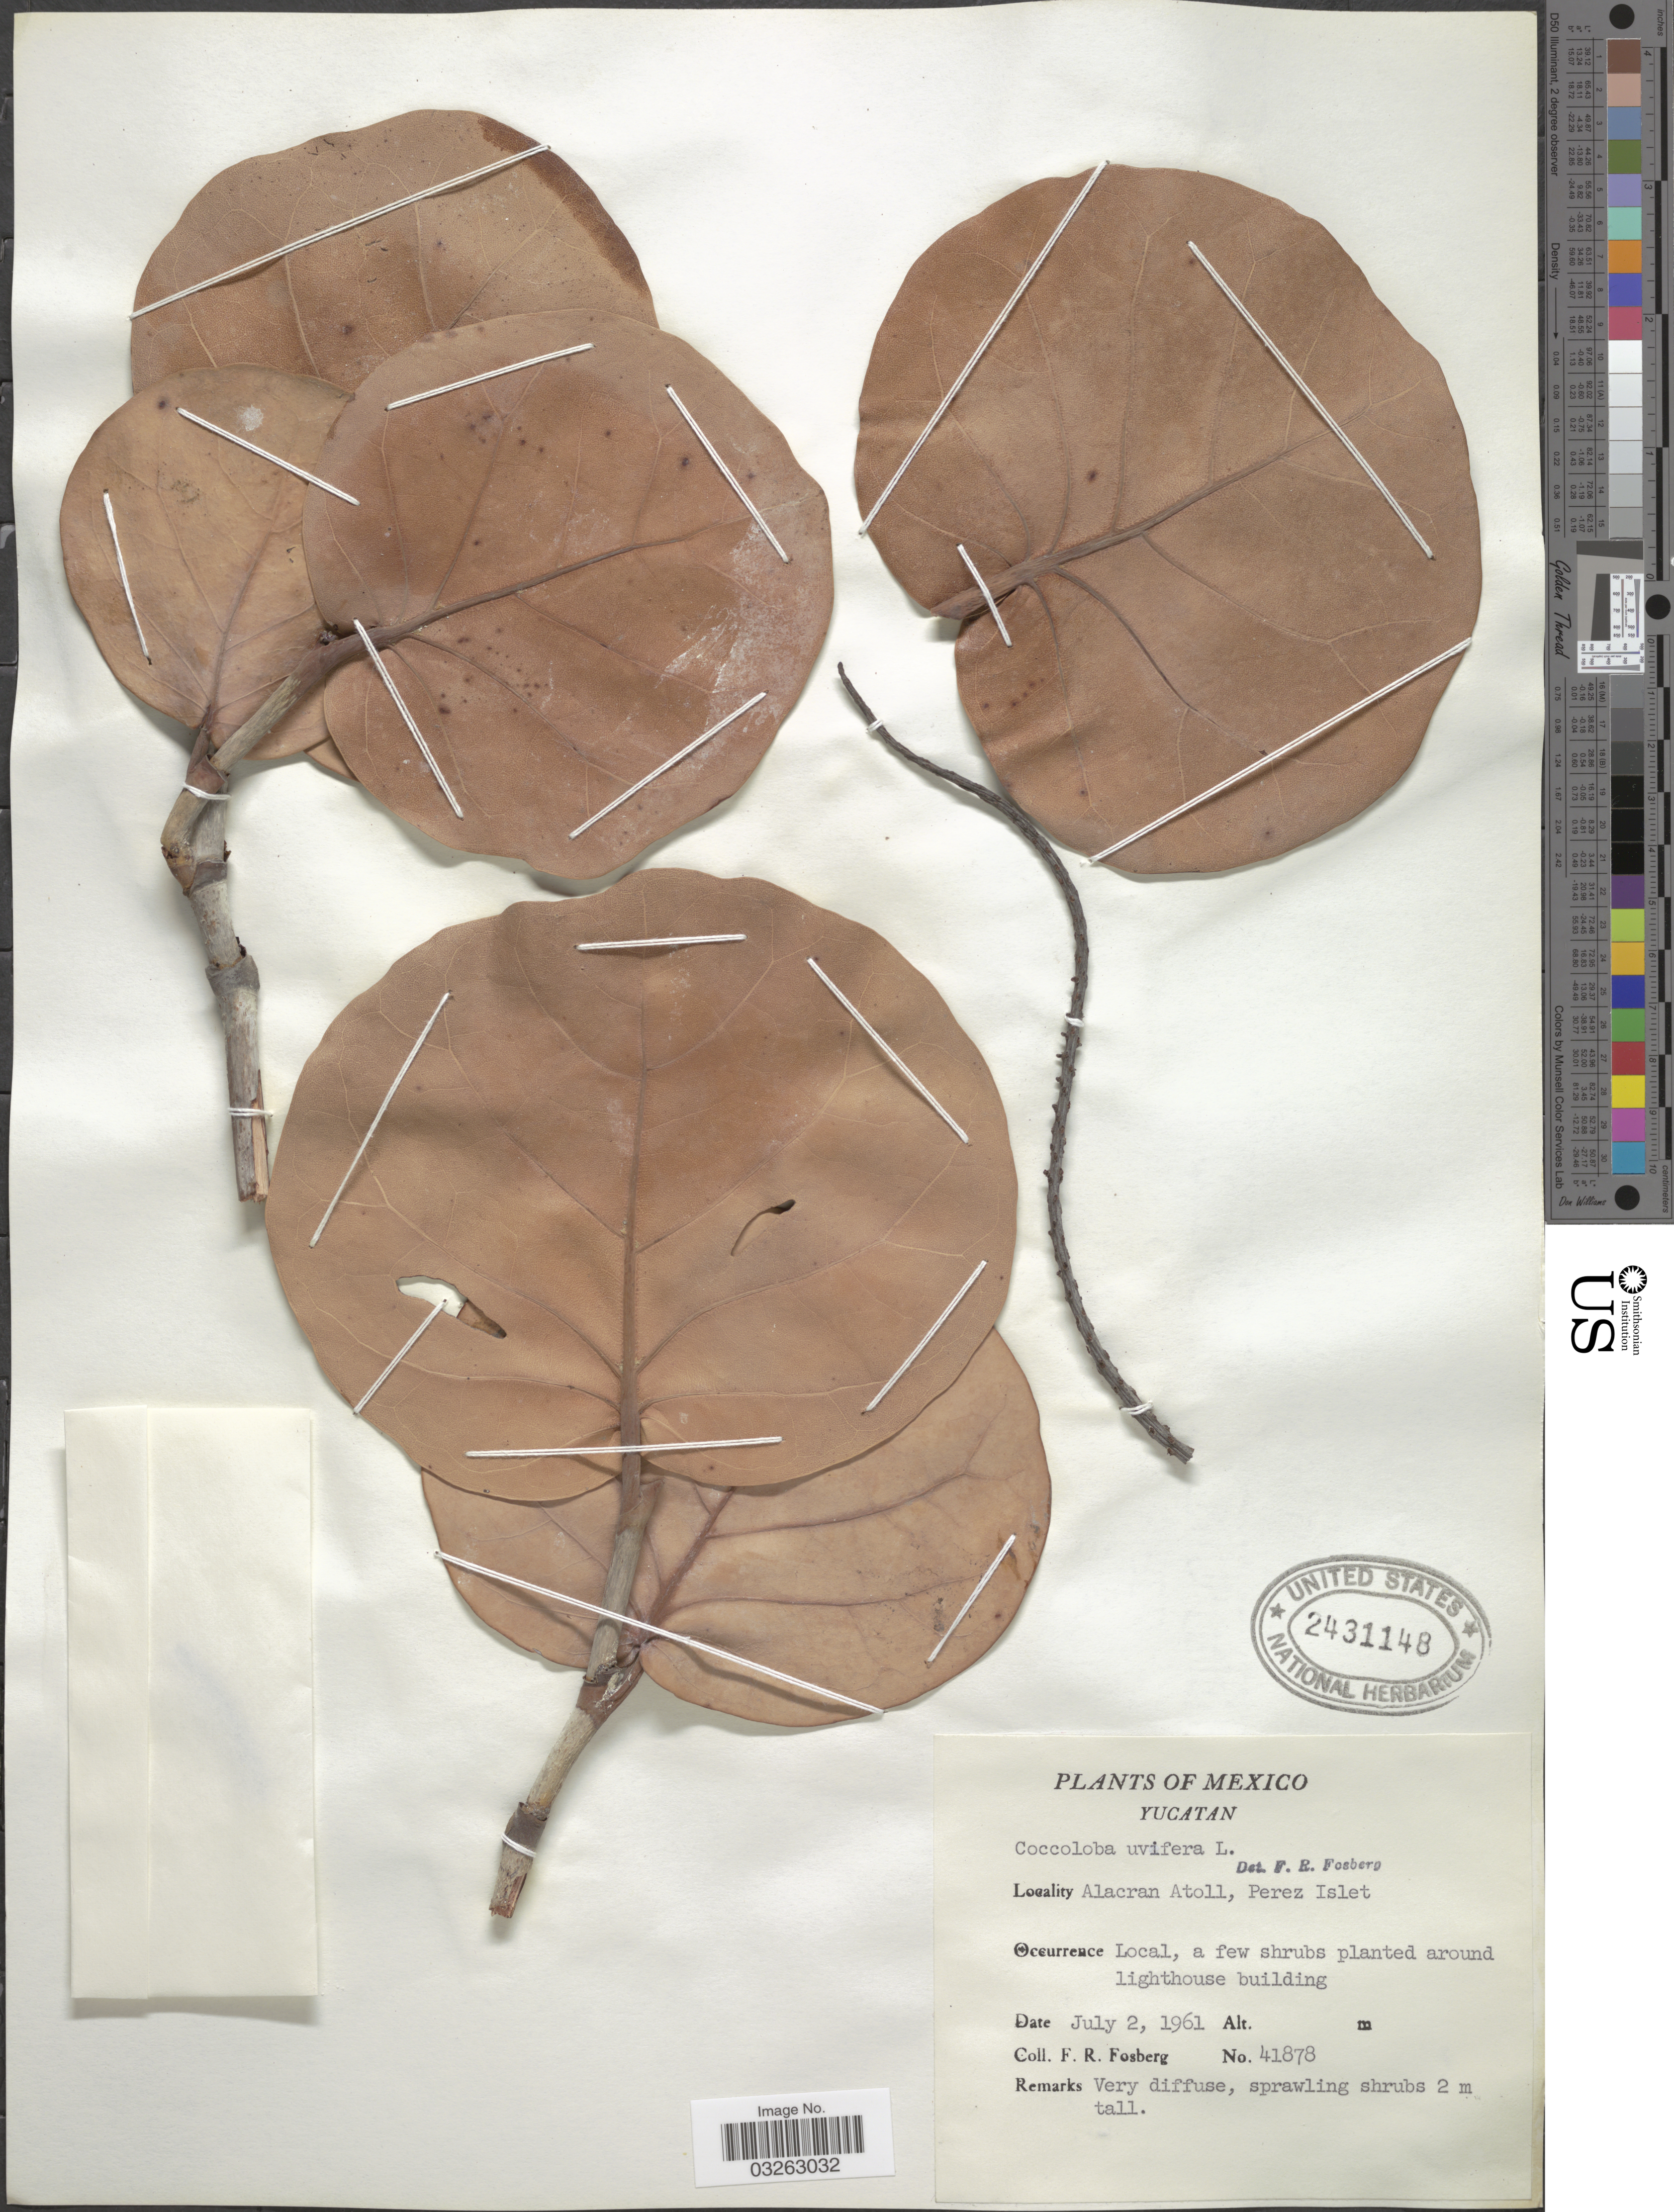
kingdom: Plantae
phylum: Tracheophyta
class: Magnoliopsida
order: Caryophyllales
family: Polygonaceae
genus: Coccoloba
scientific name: Coccoloba uvifera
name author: L.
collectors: F. R. Fosberg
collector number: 41878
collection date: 1961-07-02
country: Mexico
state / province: Yucatán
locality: Alacran Atoll, Perez Islet.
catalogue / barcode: US 2431148